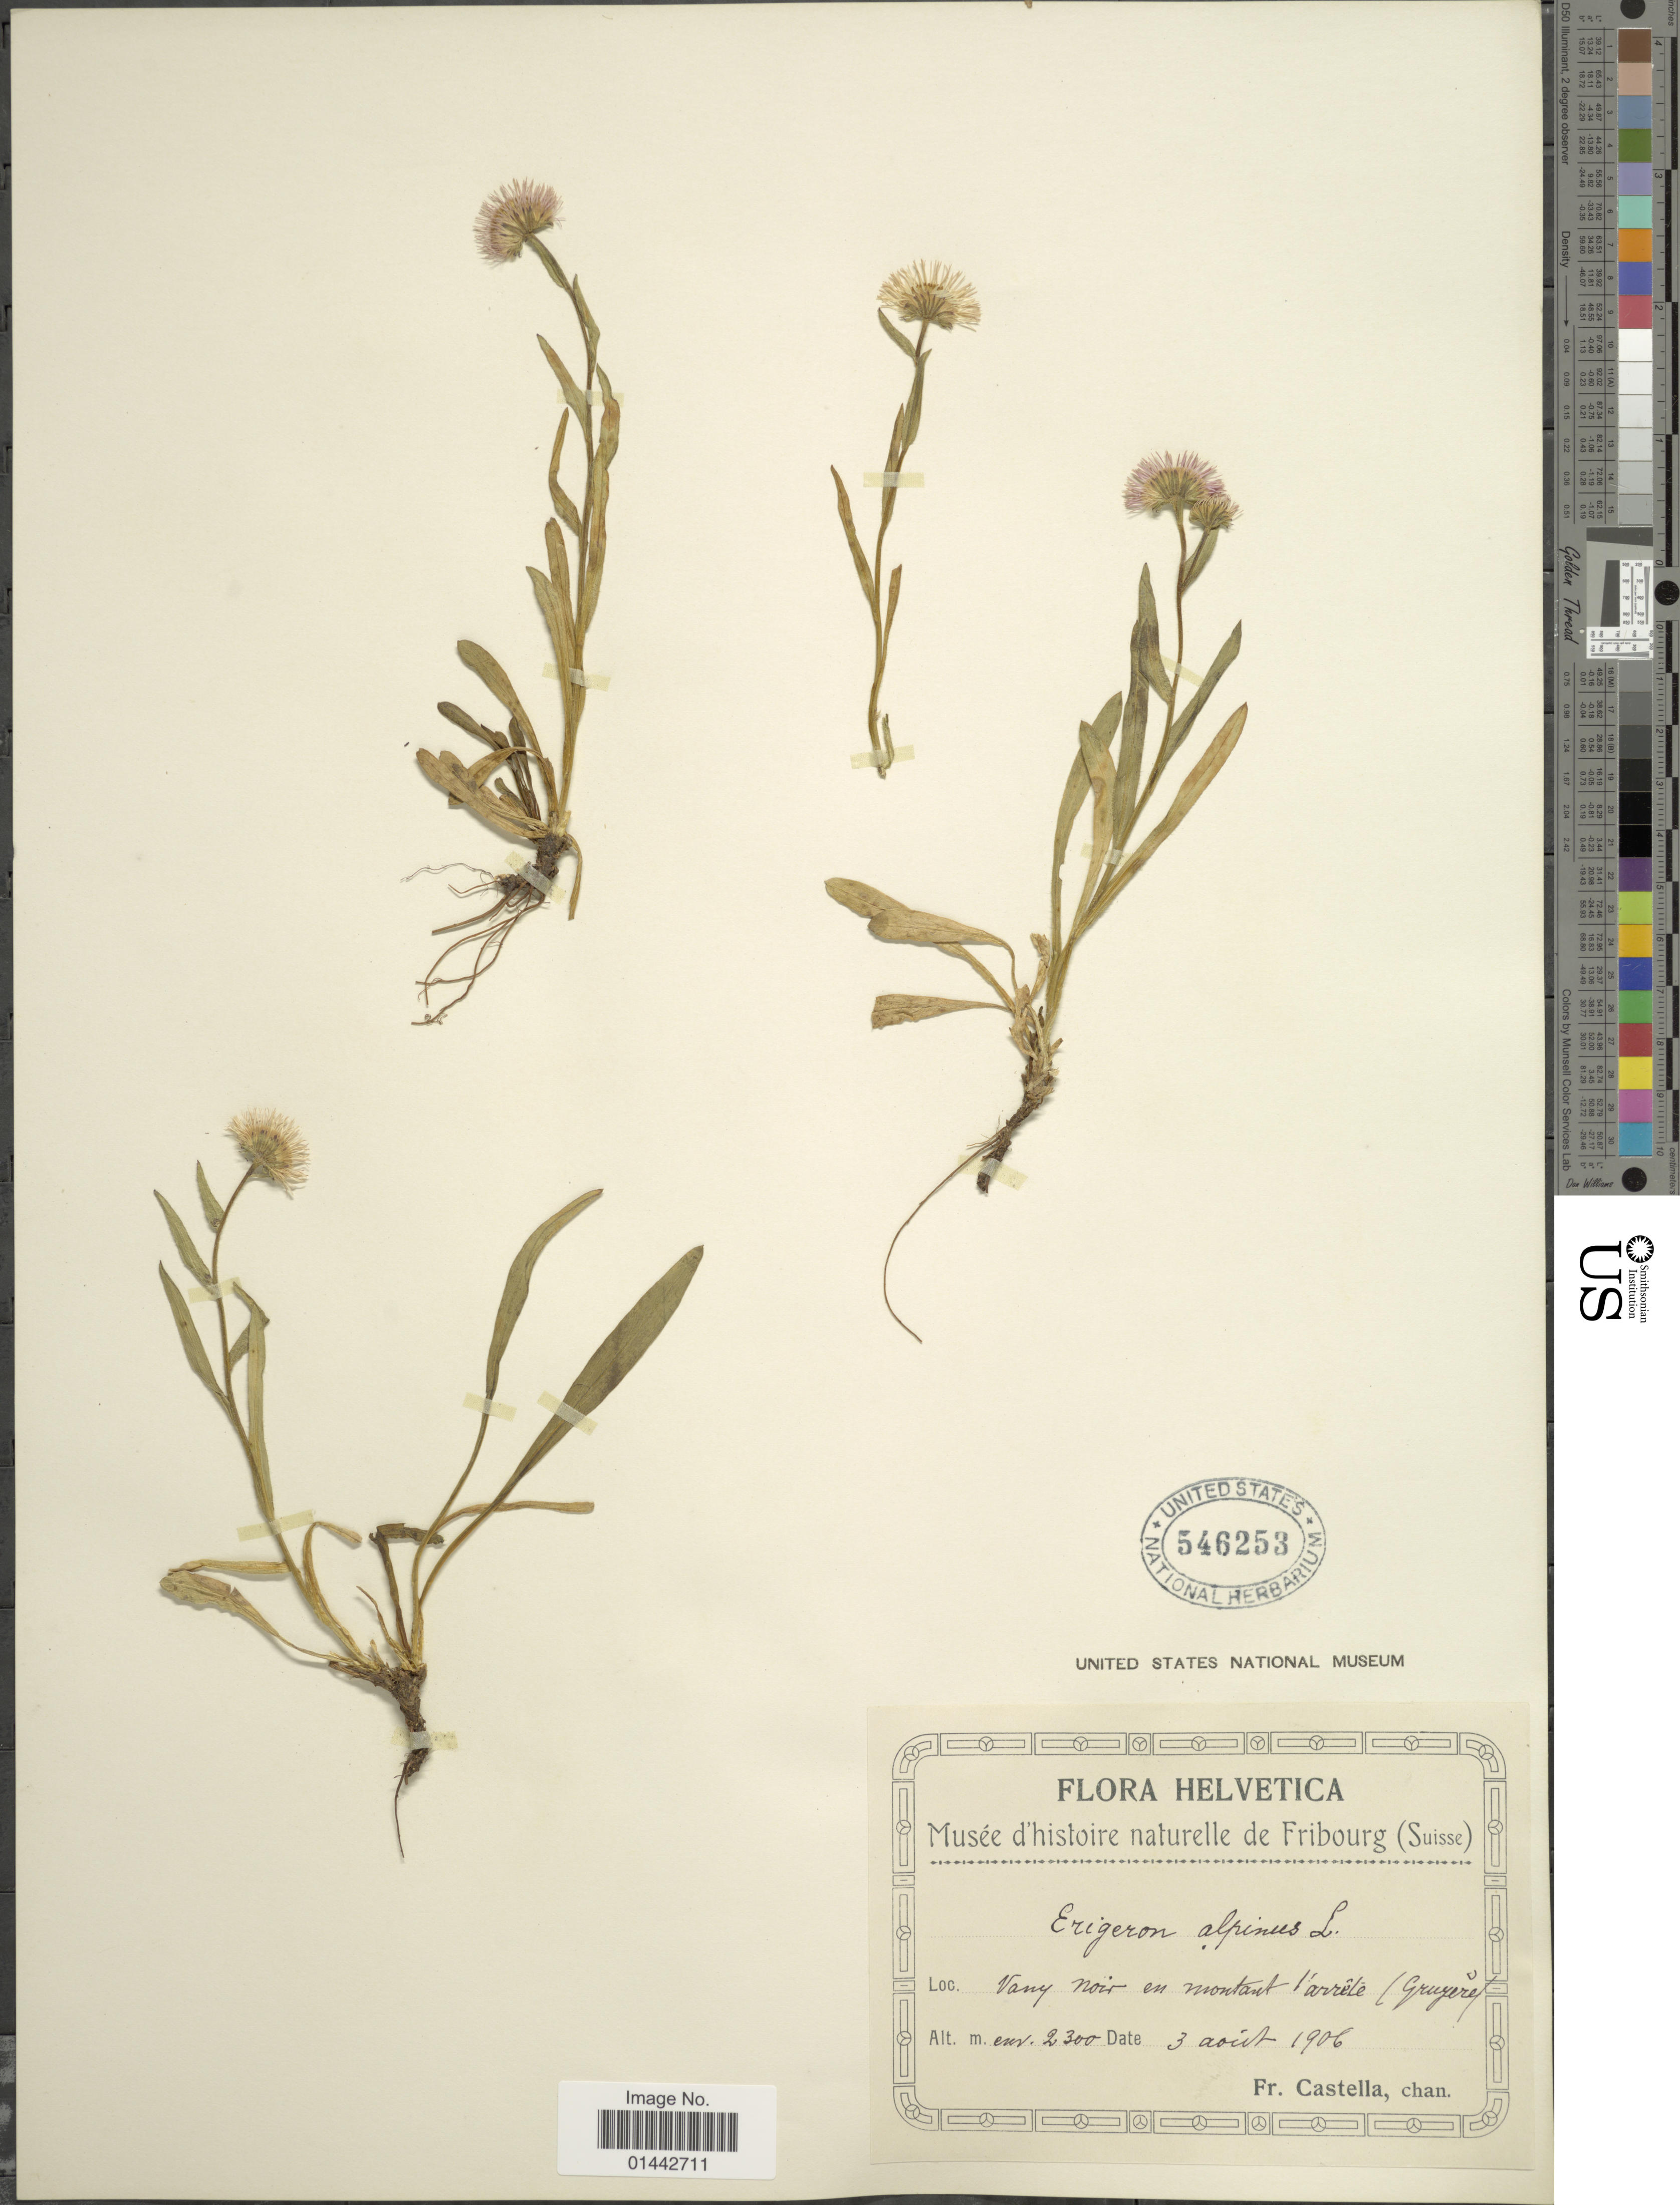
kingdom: Plantae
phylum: Tracheophyta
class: Magnoliopsida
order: Asterales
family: Asteraceae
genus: Erigeron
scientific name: Erigeron alpinus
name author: L.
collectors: Fr. Castella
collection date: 1906-08-03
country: Switzerland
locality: Helvetica, Vany Noir en montant l'arrele (Gruyeref).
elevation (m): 2300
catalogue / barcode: US 546253